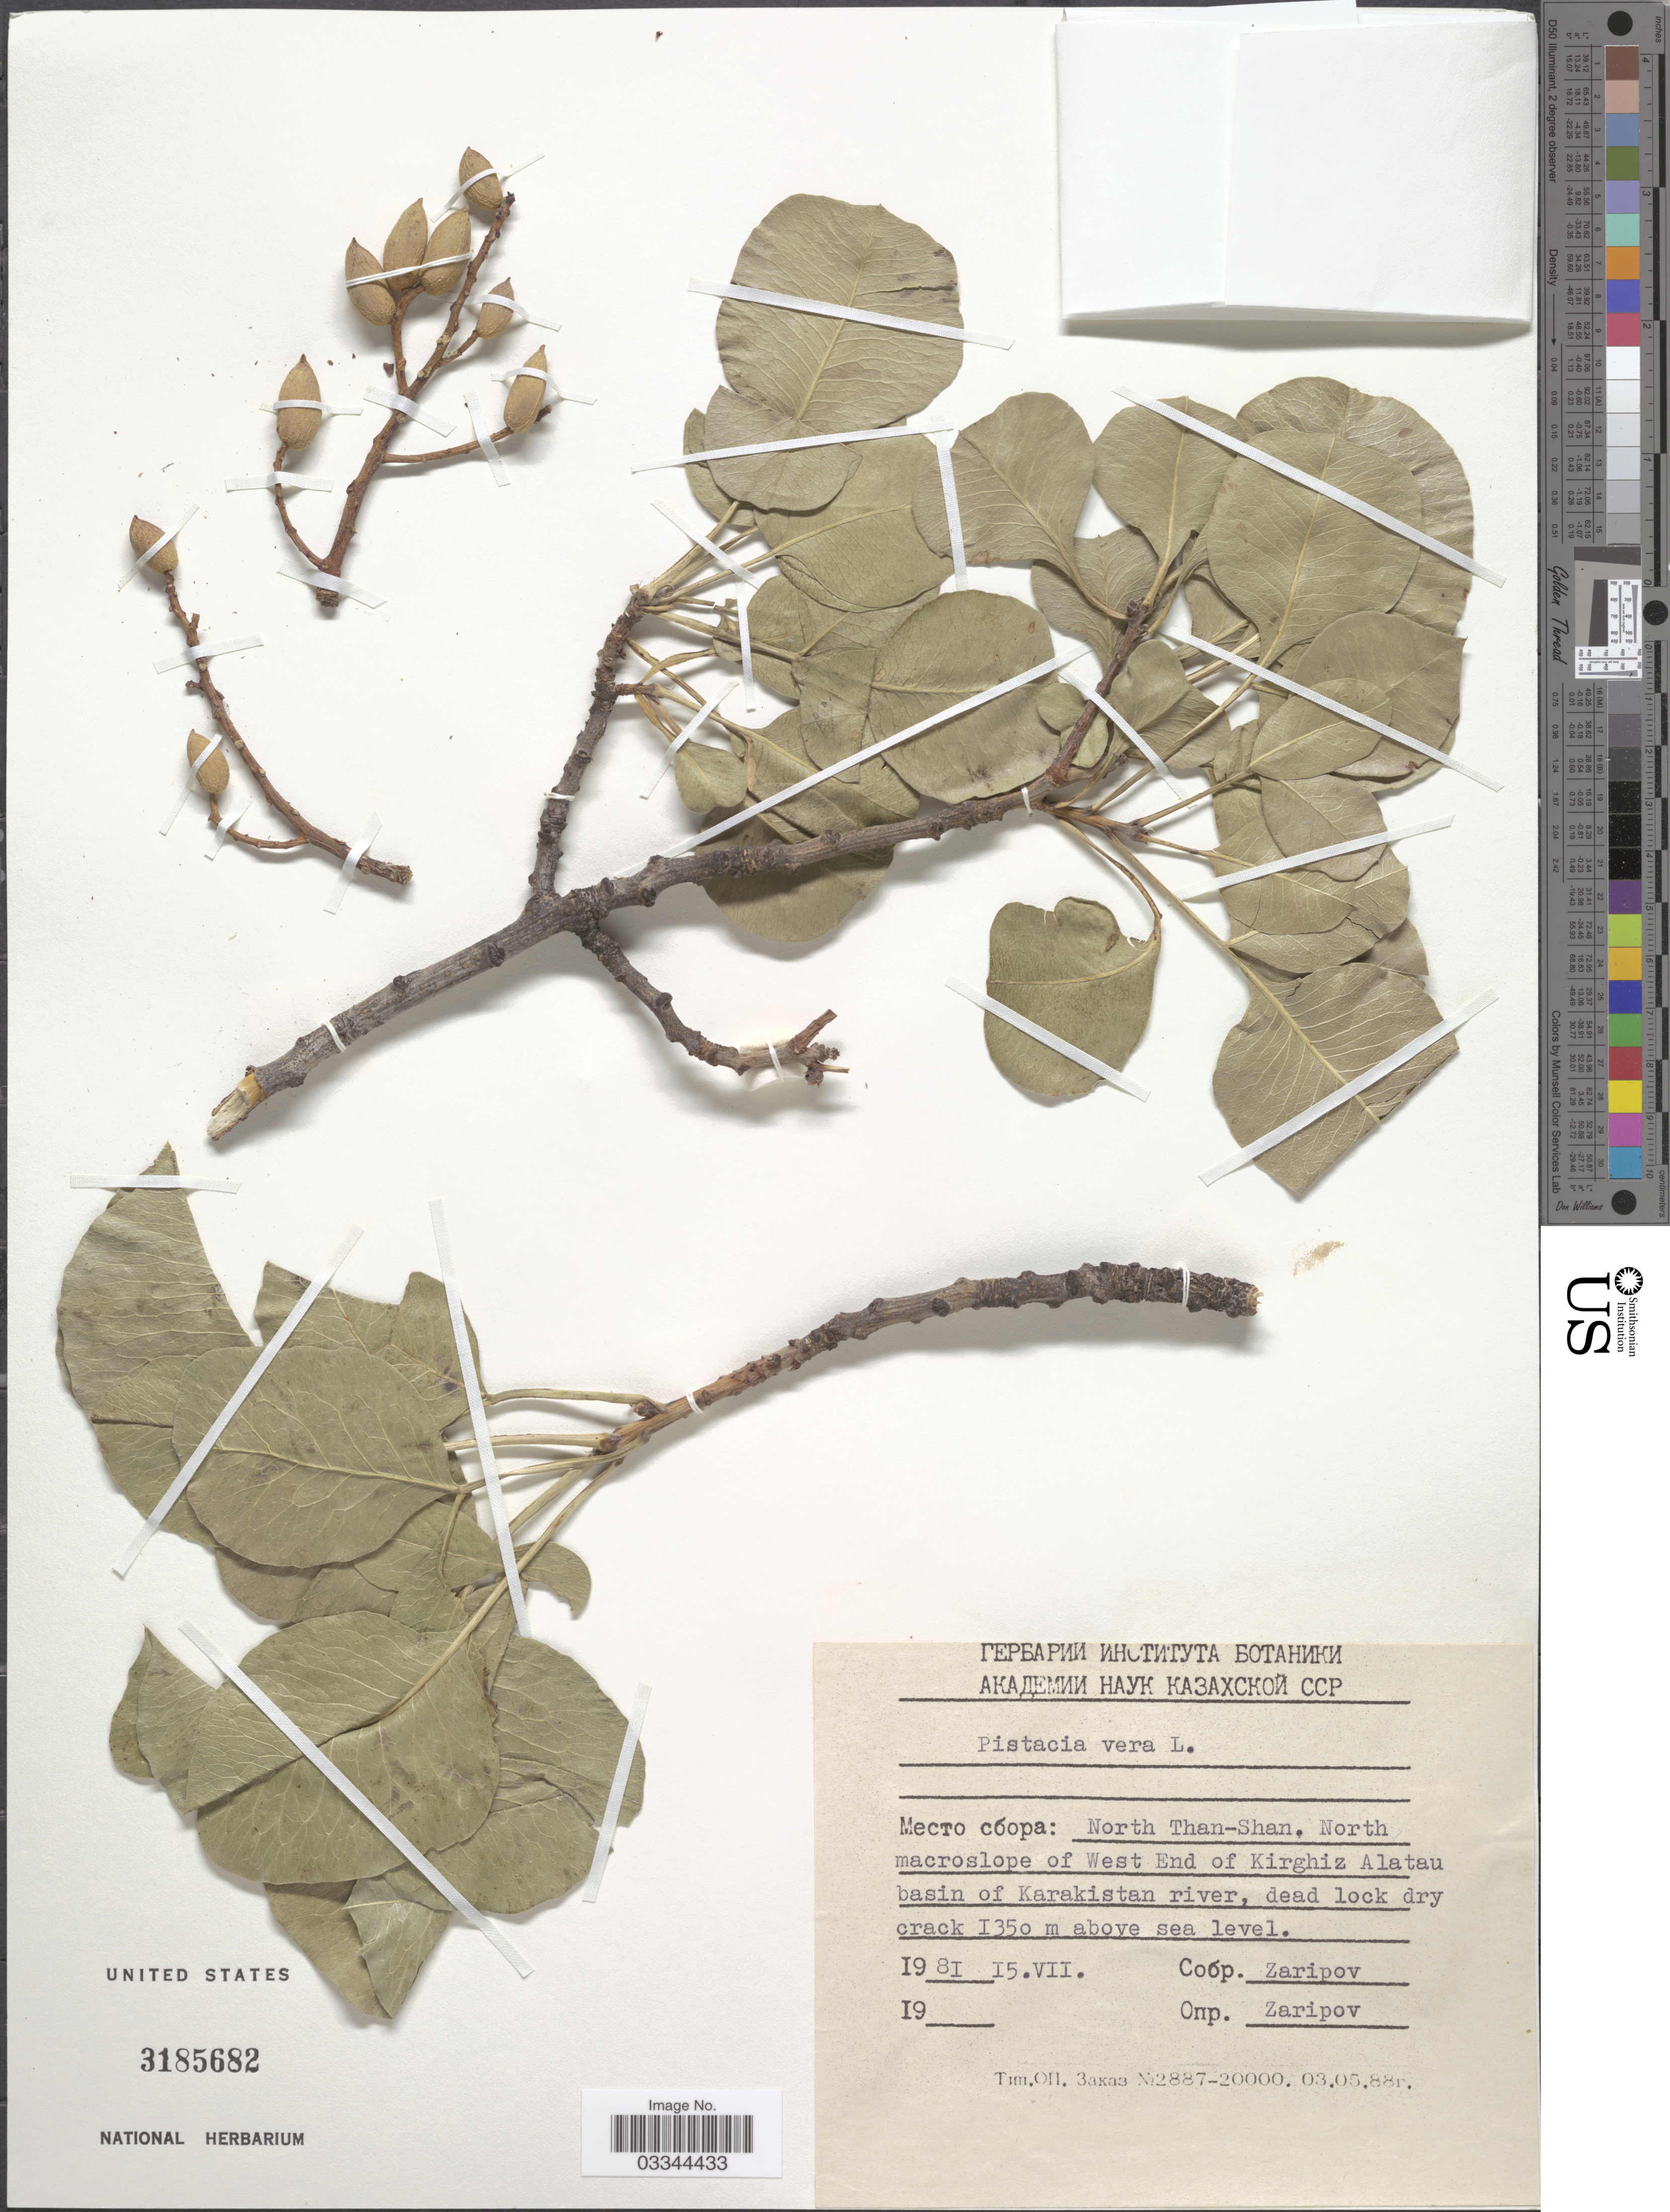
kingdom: Plantae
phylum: Tracheophyta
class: Magnoliopsida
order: Sapindales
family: Anacardiaceae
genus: Pistacia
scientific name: Pistacia vera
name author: L.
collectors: Zaripov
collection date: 1981-07-15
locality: North Than-Shan. North macroslope of West End of Kirghiz Alatau basin of Karakistan river.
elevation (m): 1350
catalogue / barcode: US 3185682